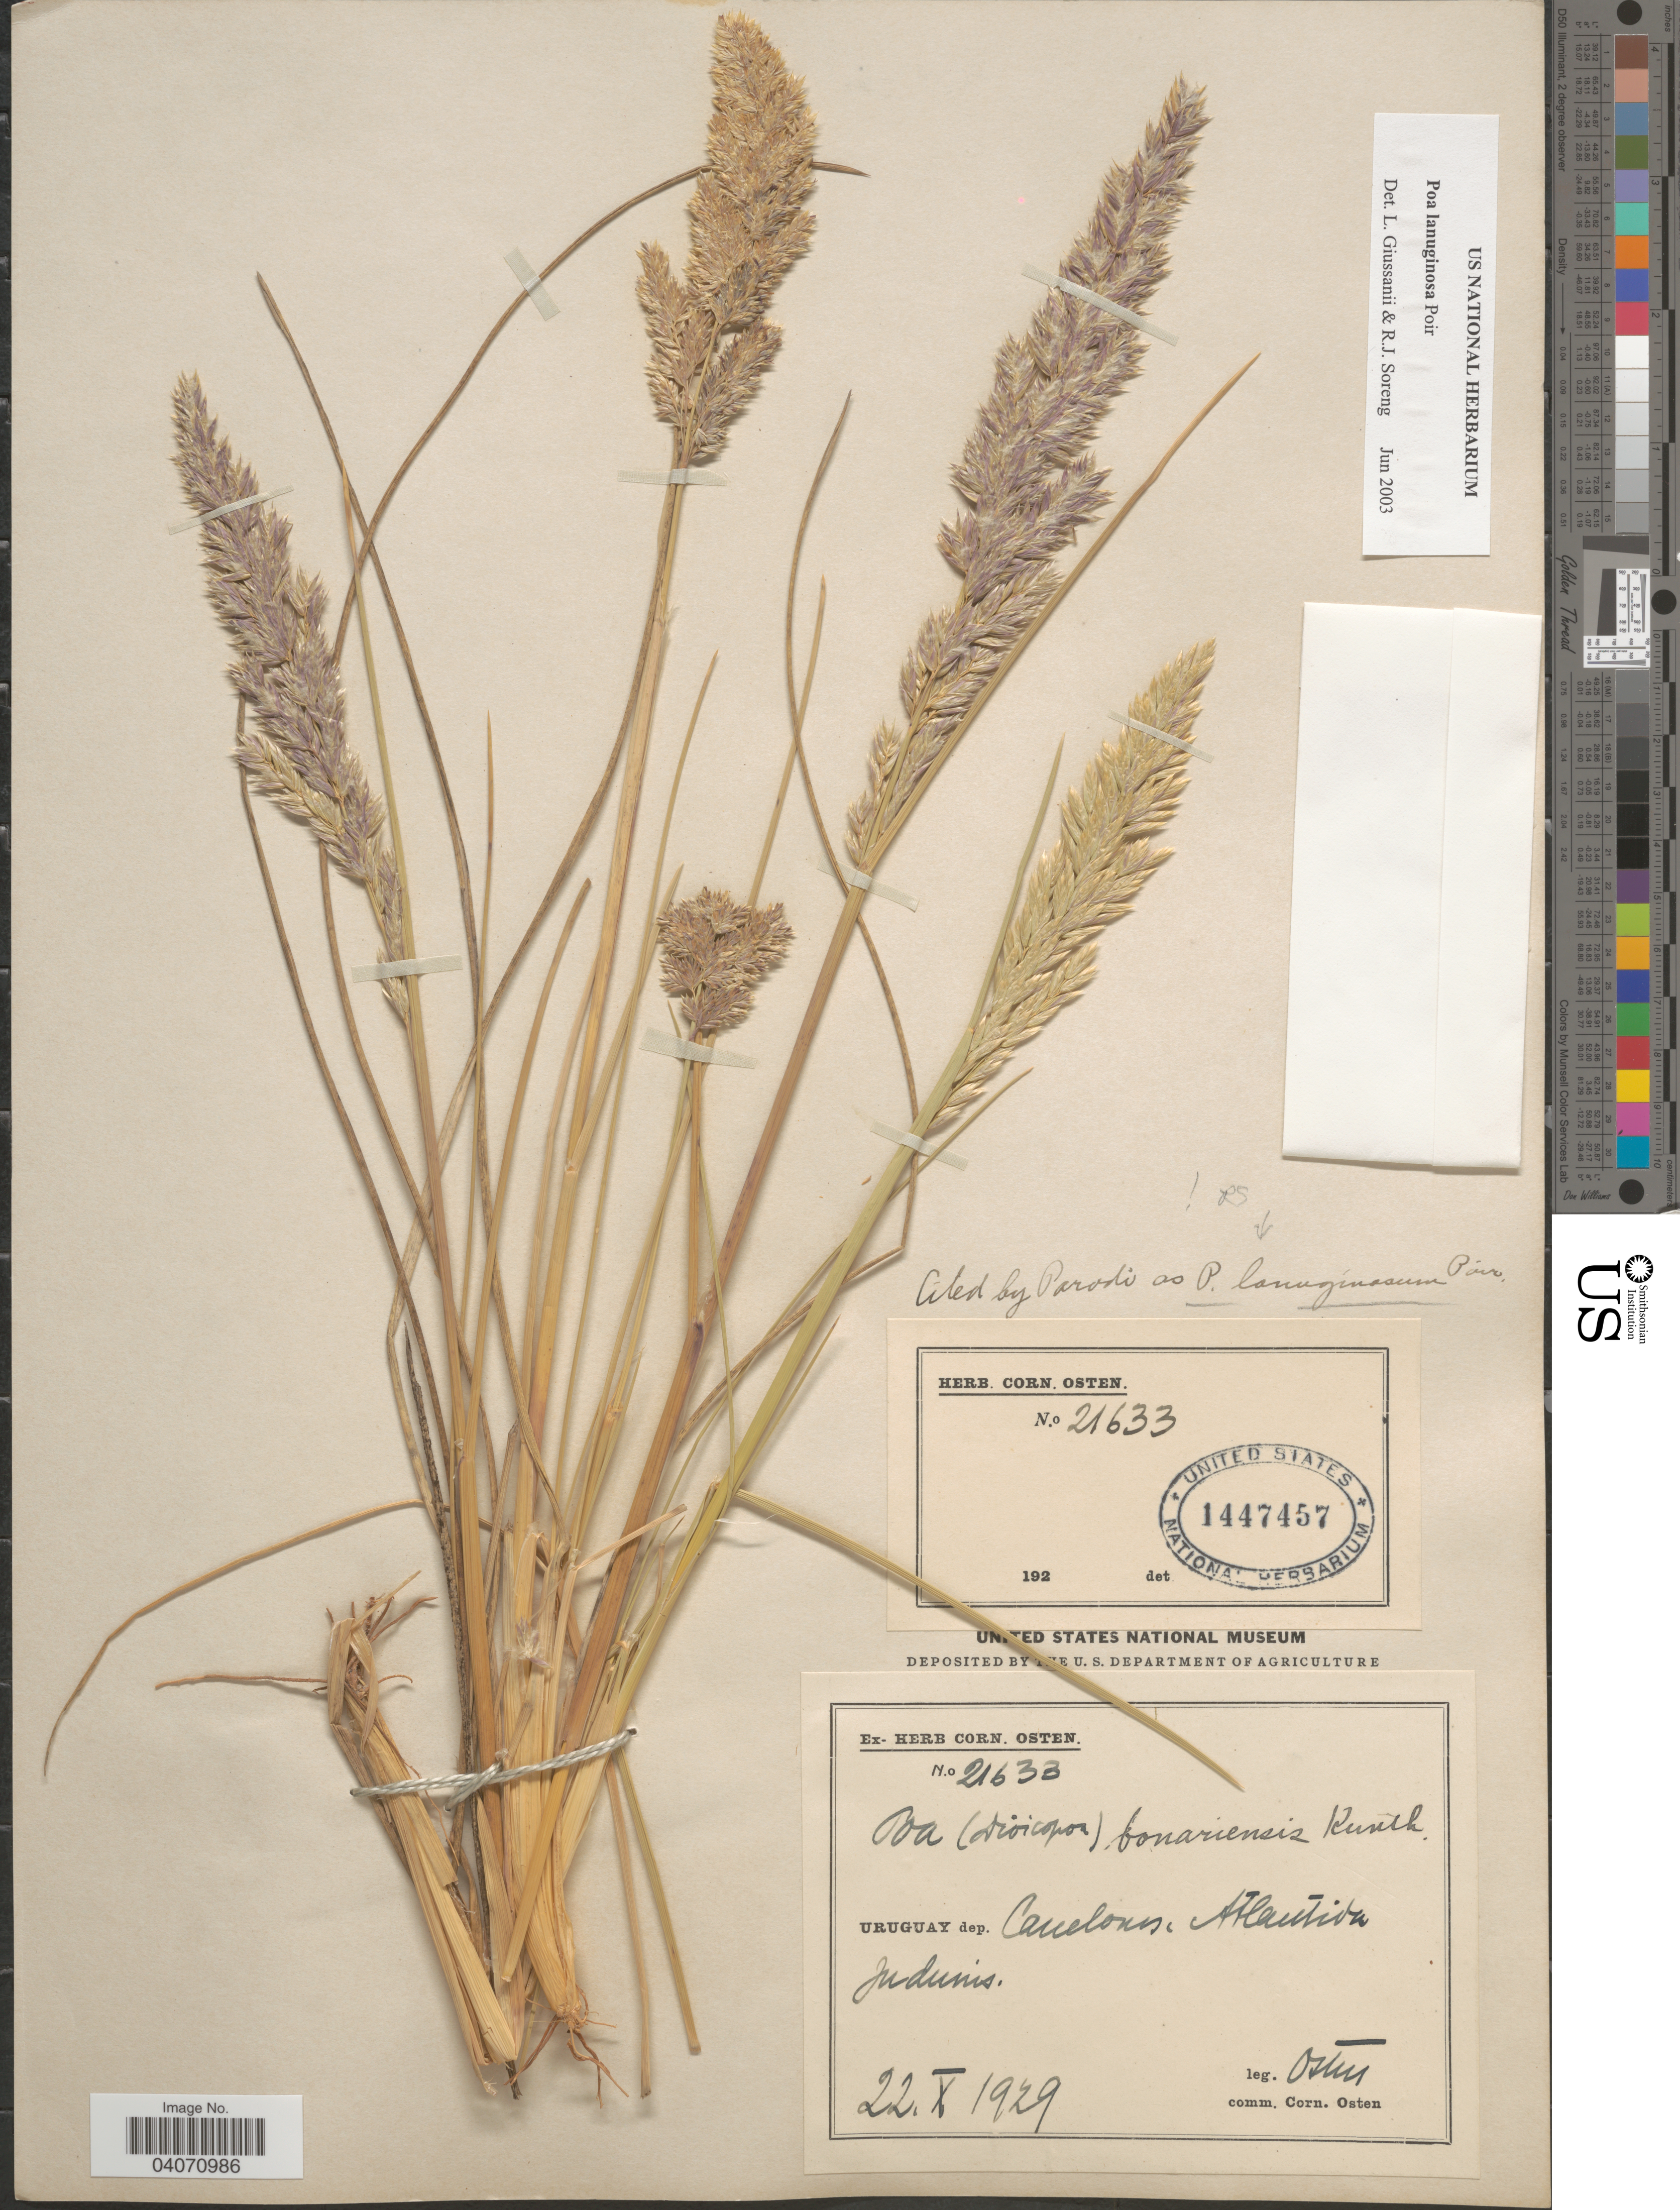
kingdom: Plantae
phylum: Tracheophyta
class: Liliopsida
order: Poales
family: Poaceae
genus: Poa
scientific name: Poa lanuginosa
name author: Poir.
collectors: C. Osten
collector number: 21633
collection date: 1929-10-22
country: Uruguay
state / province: Canelones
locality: Dep. Canelones. Atlantida Judunis.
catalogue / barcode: US 1447457